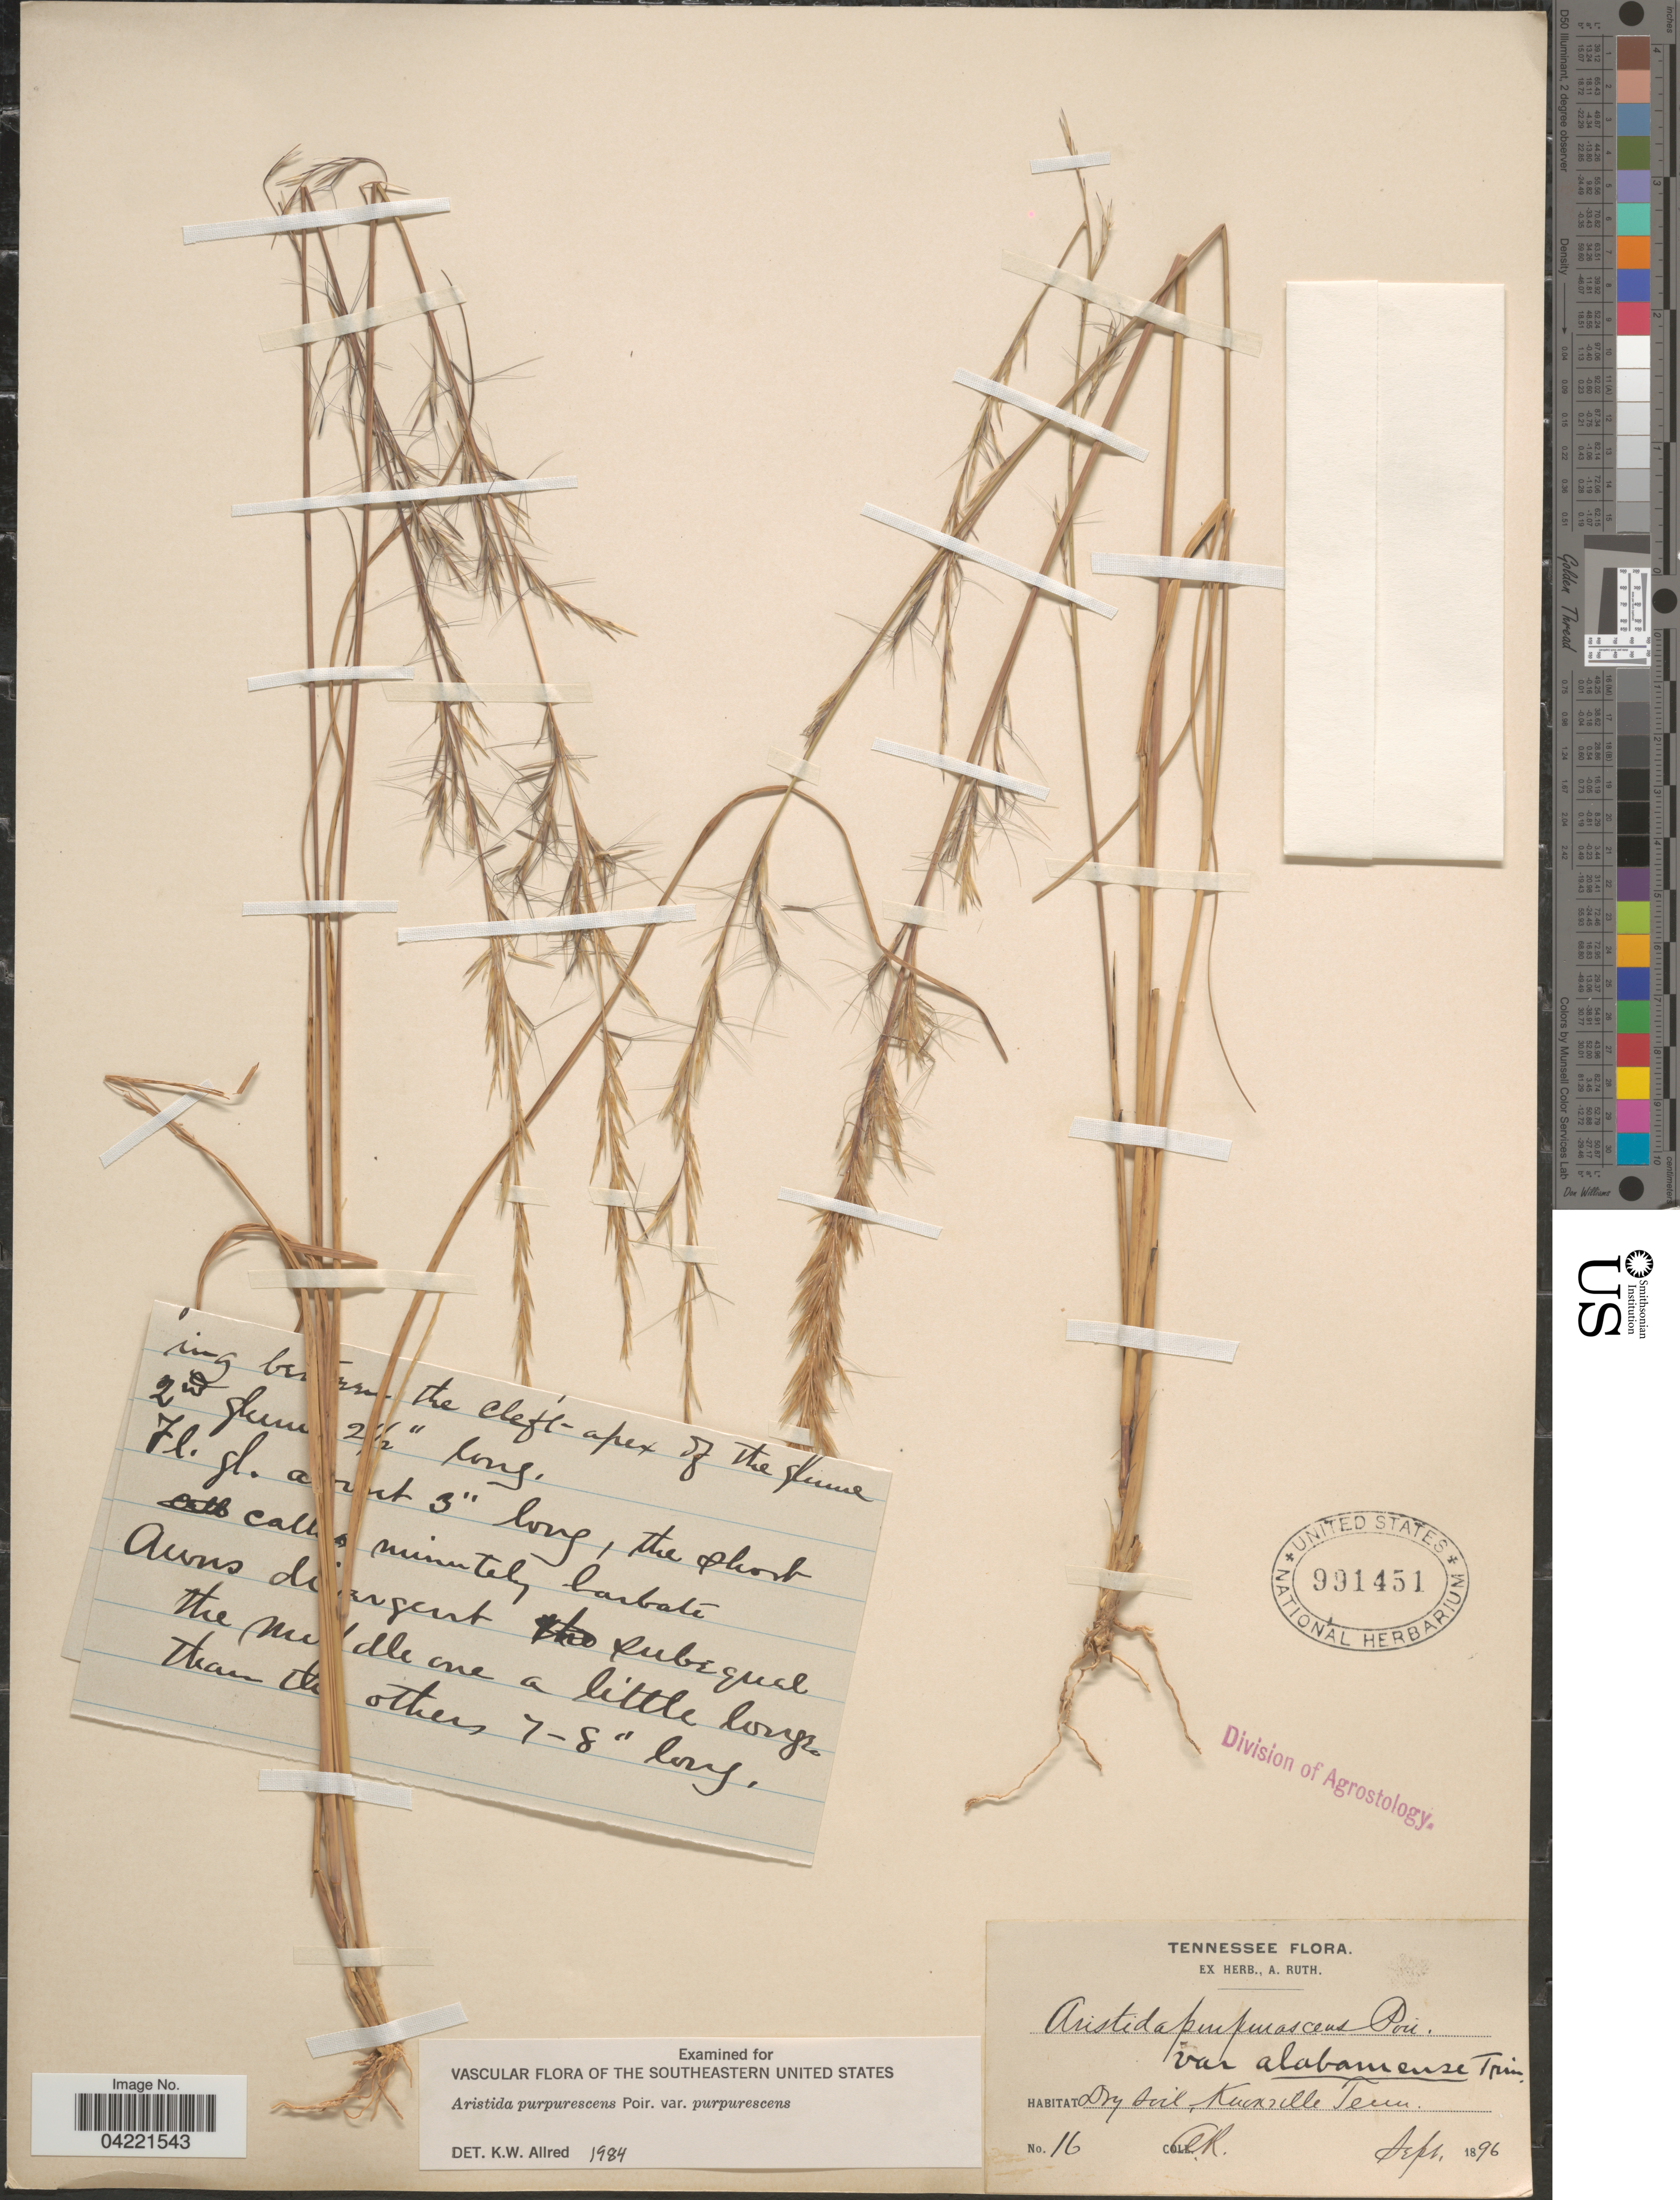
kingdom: Plantae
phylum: Tracheophyta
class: Liliopsida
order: Poales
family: Poaceae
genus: Aristida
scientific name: Aristida purpurascens var. purpurescens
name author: Poir.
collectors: A. Ruth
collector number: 16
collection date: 1896-09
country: United States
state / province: Tennessee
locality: Dry soil, Knoxville.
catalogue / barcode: US 991451